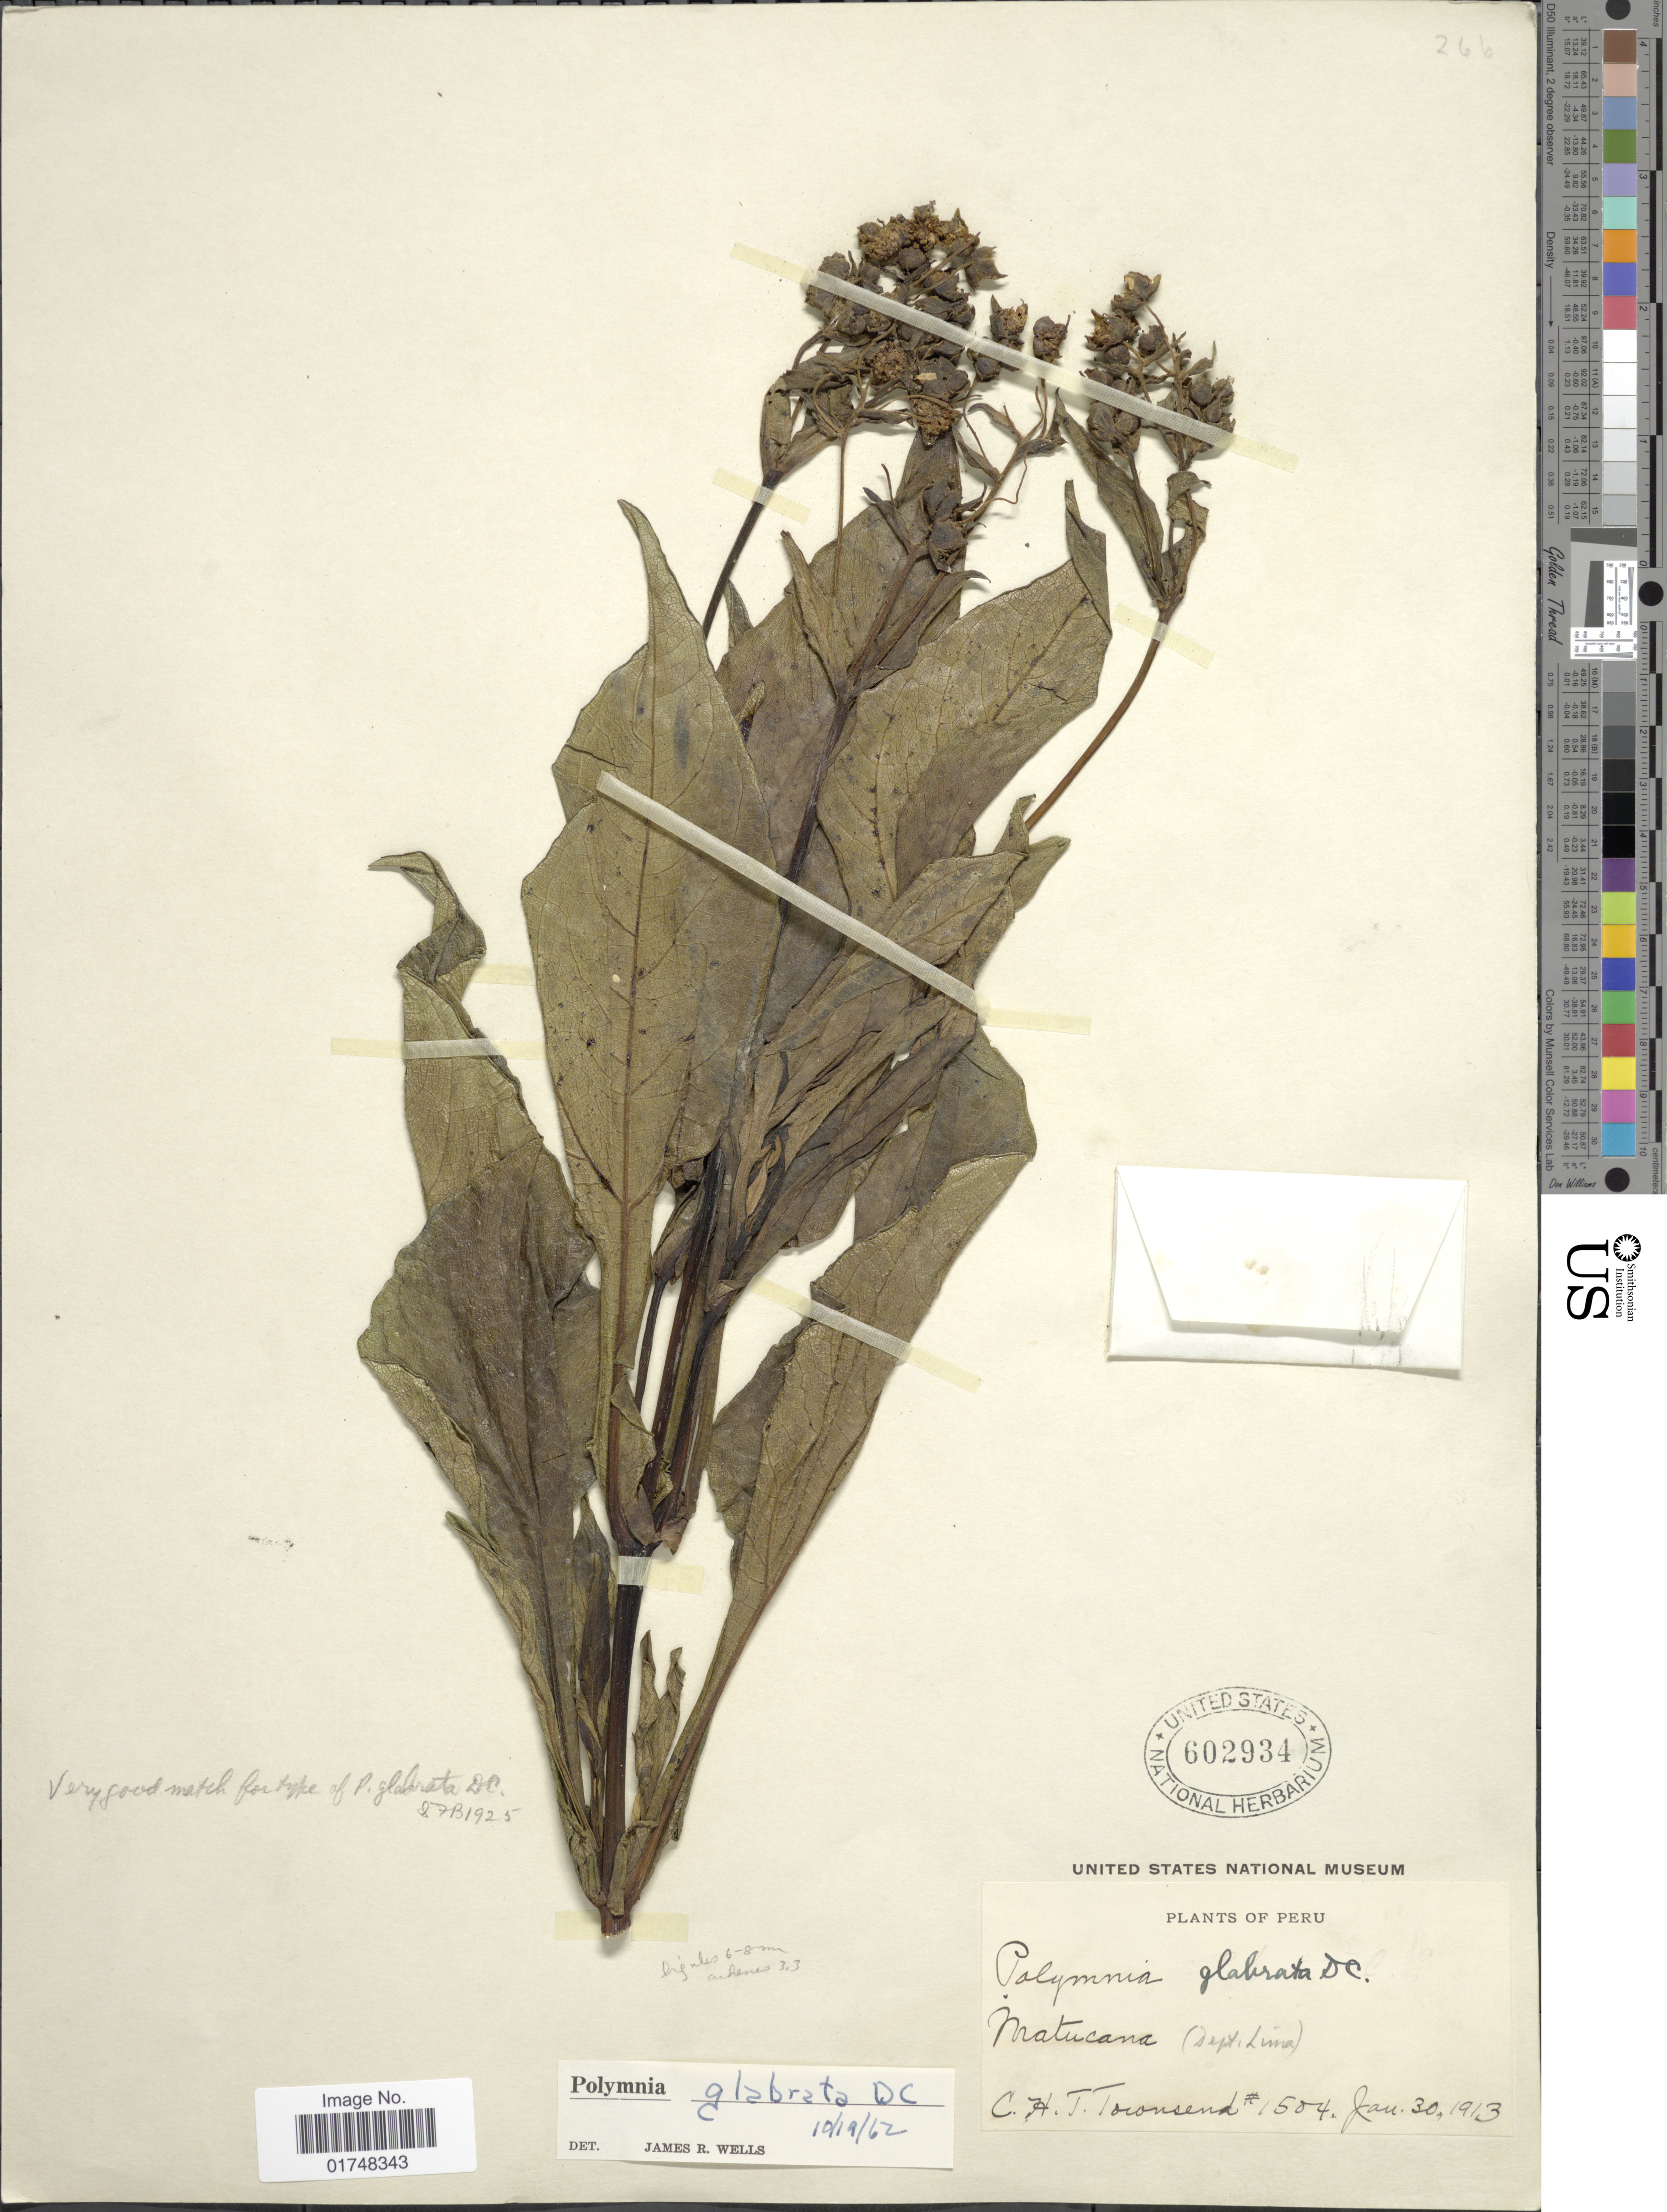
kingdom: Plantae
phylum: Tracheophyta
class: Magnoliopsida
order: Asterales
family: Asteraceae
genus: Smallanthus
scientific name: Smallanthus glabratus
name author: (DC.) H. Rob.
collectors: C. H. T. Townsend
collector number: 1504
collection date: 1913-01-30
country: Peru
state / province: Lima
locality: Matucana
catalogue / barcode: US 602934